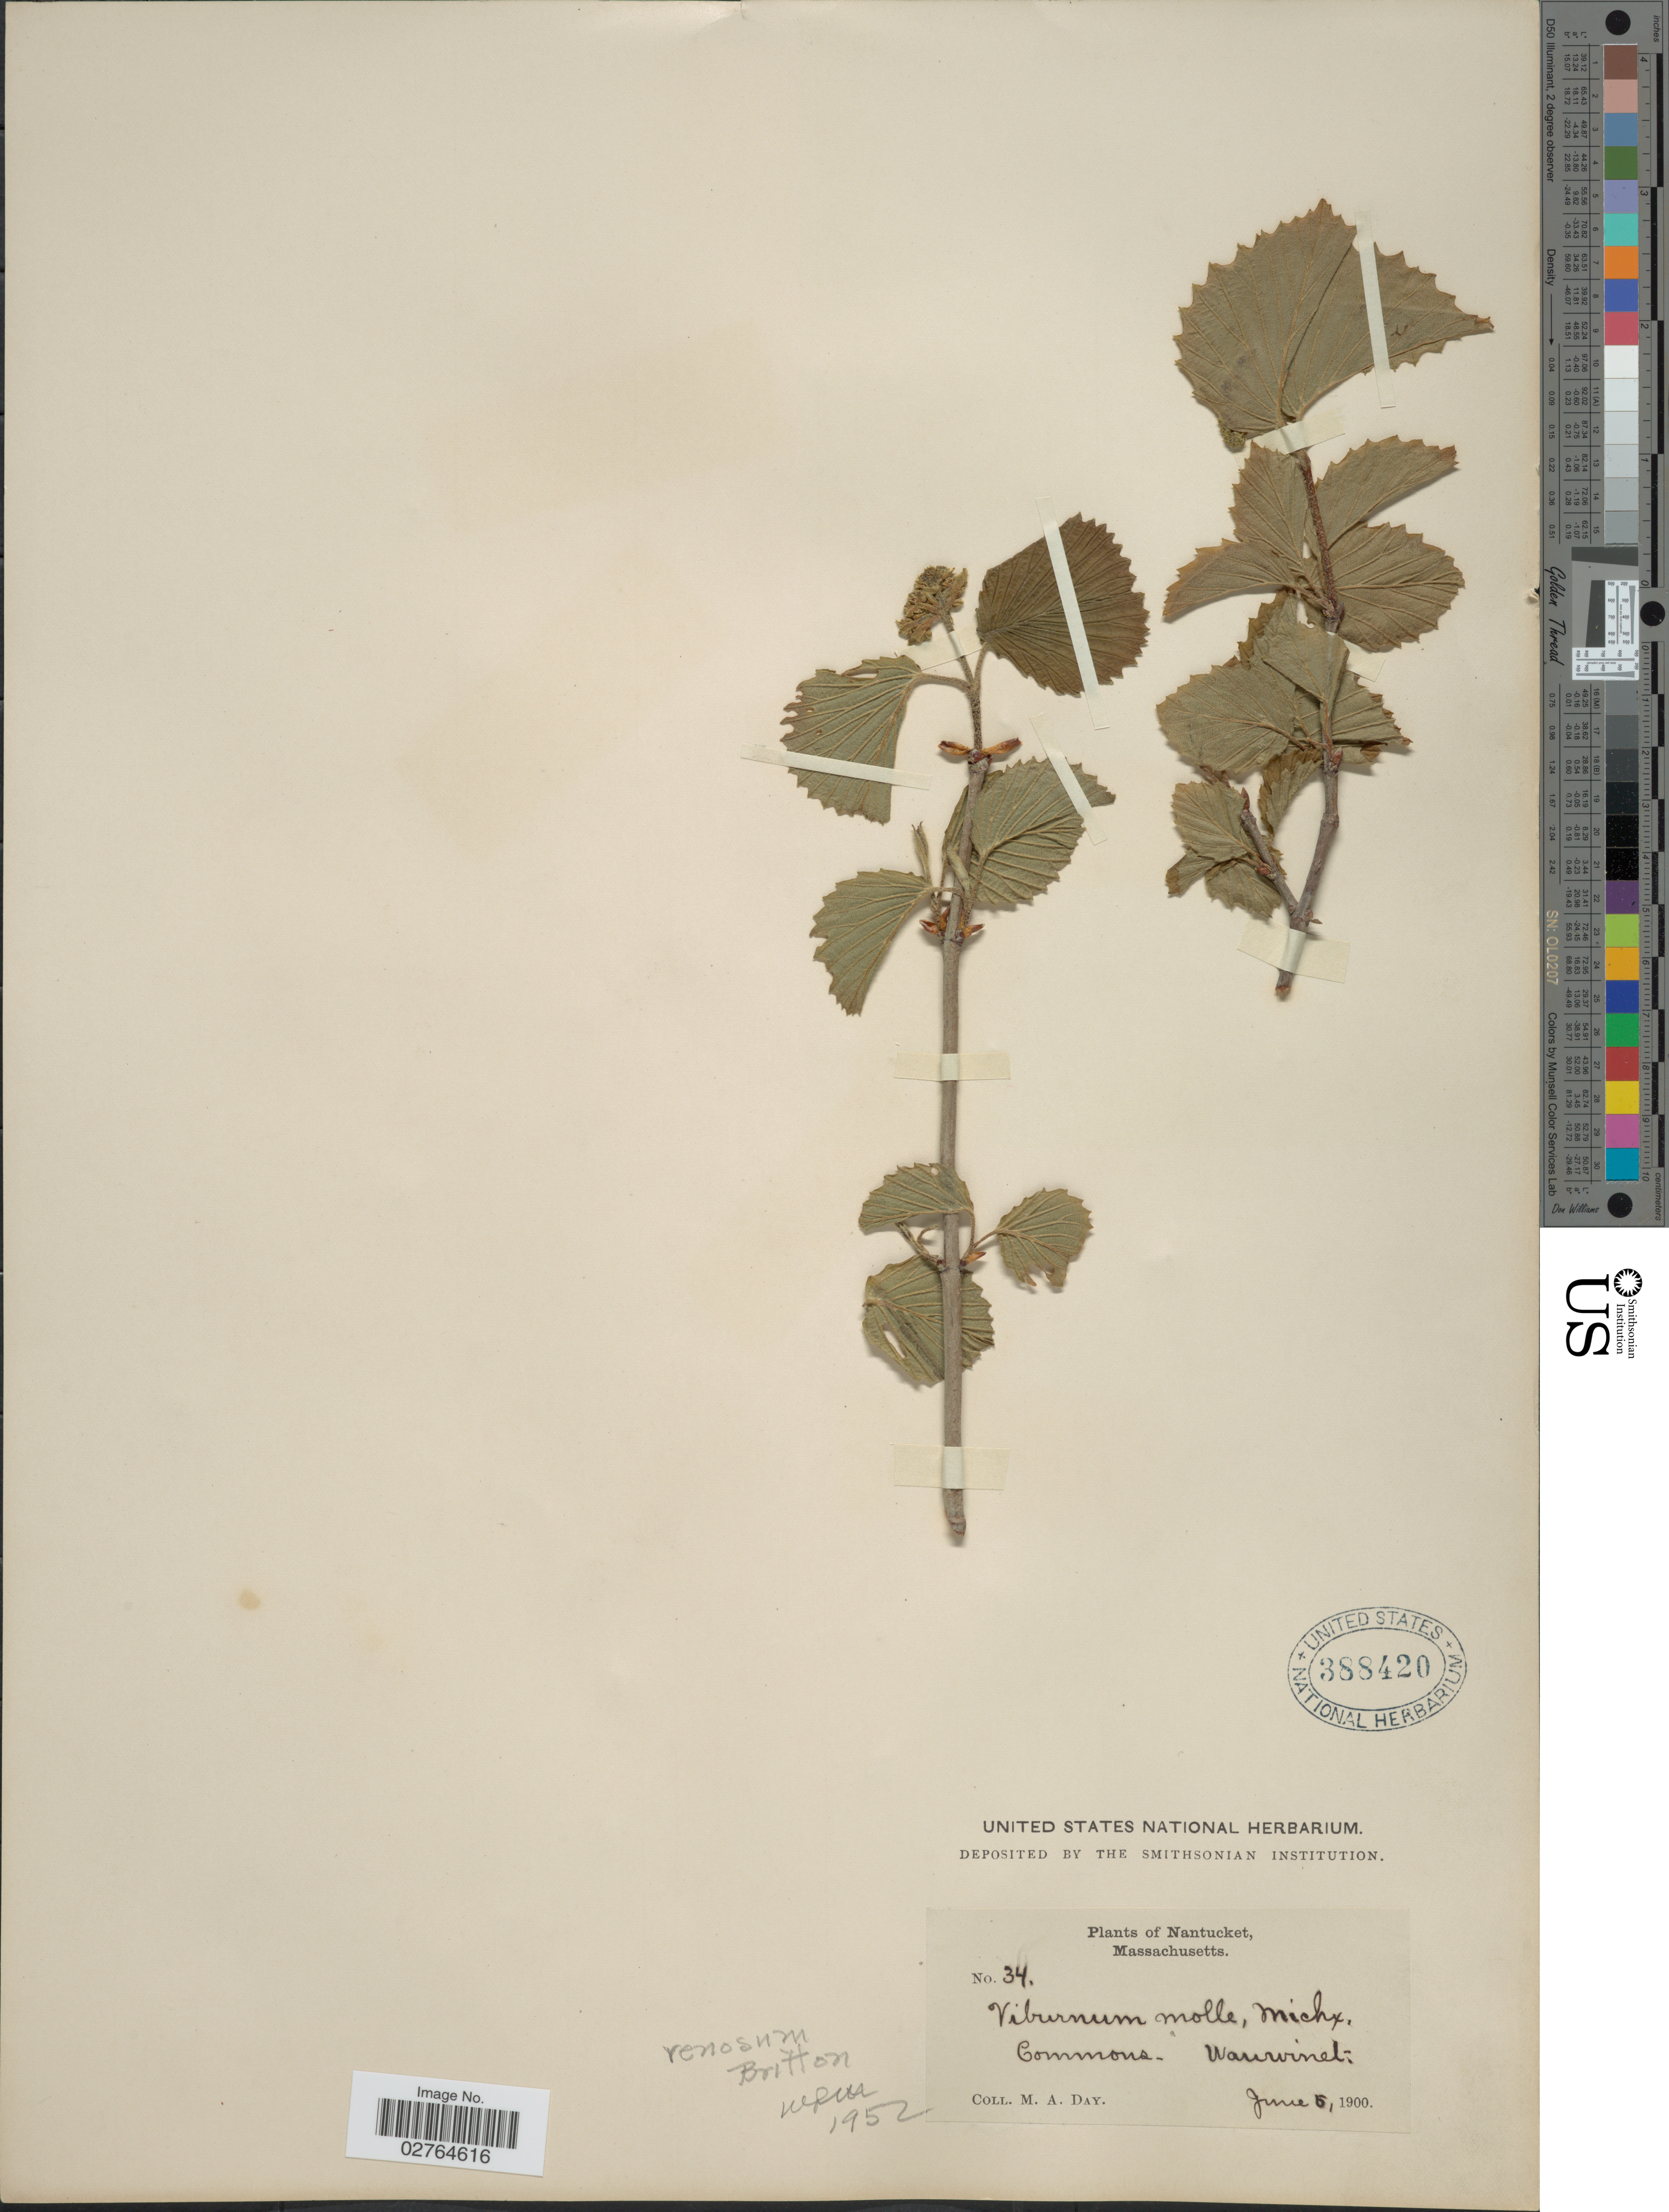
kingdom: Plantae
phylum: Tracheophyta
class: Magnoliopsida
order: Dipsacales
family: Viburnaceae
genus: Viburnum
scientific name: Viburnum venosum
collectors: M. Day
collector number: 34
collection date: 1900-06-05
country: United States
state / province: Massachusetts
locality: Nantucket. Wauwinet.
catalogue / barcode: US 388420